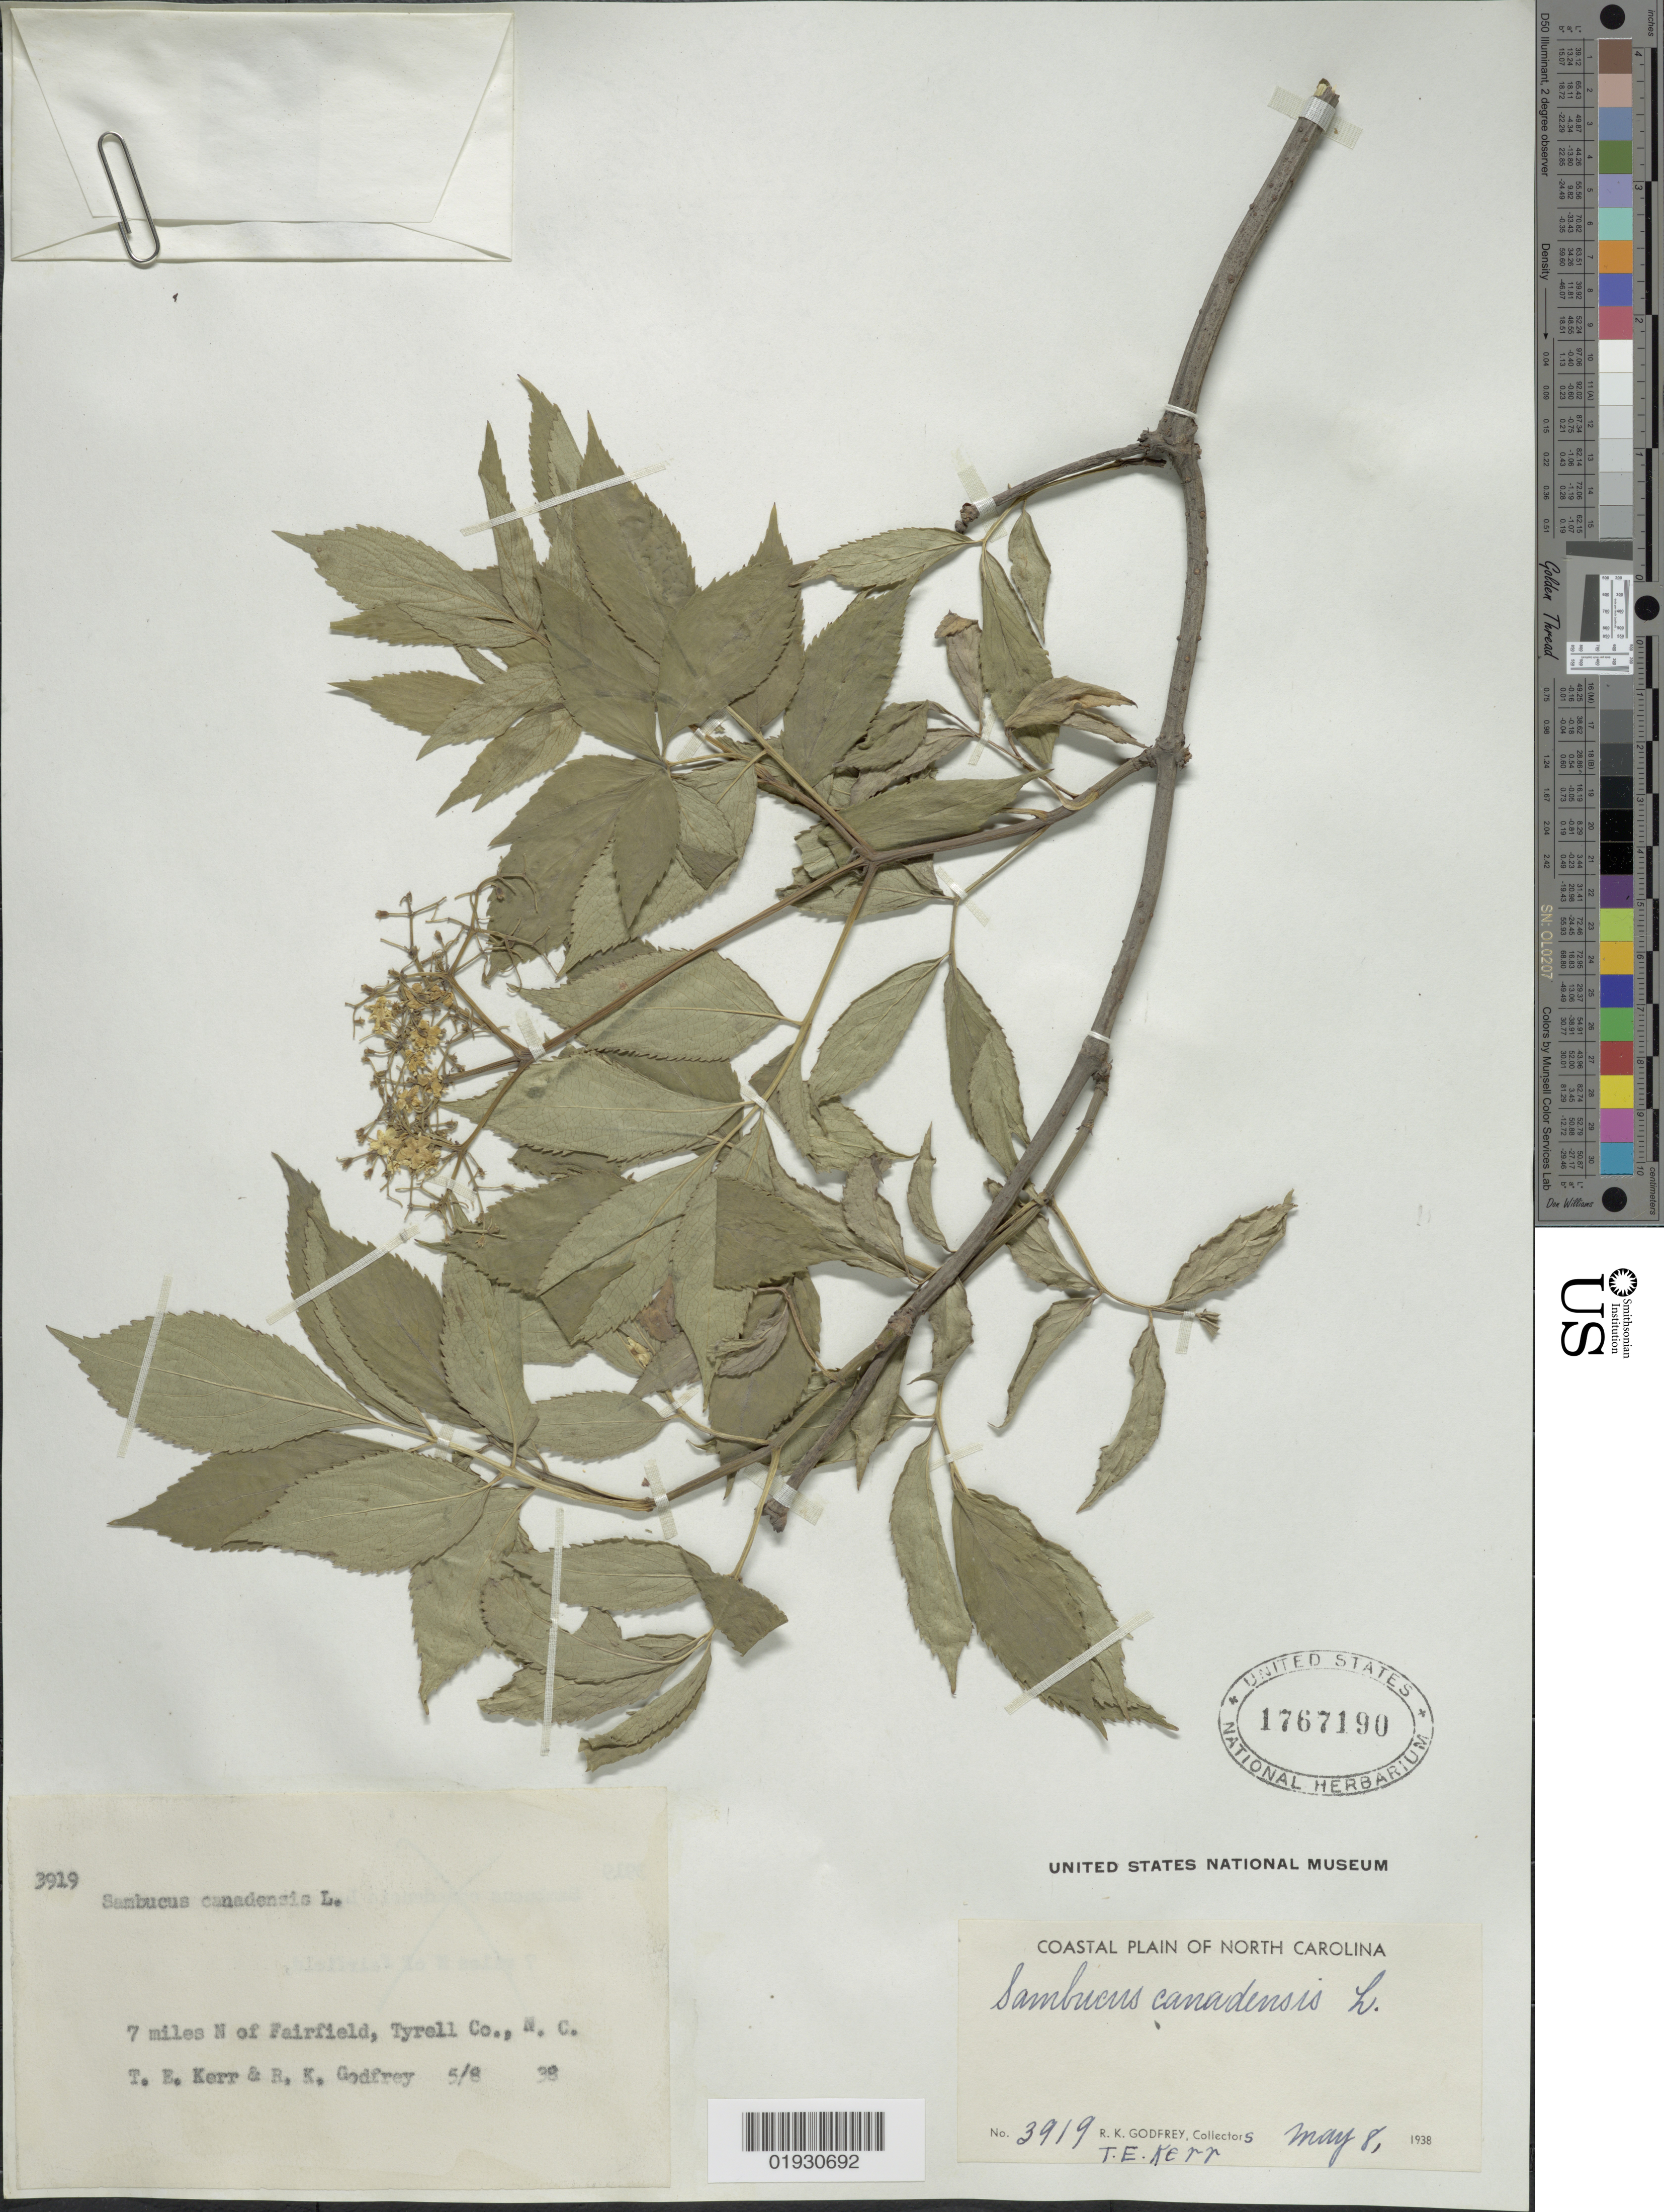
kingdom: Plantae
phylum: Tracheophyta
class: Magnoliopsida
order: Dipsacales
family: Viburnaceae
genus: Sambucus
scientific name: Sambucus canadensis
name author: L.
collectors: R. K. Godfrey & T. E. Kerr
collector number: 3919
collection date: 1938-05-08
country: United States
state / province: North Carolina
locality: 7 miles N of Fairfield, Tyrell Co.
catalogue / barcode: US 1767190